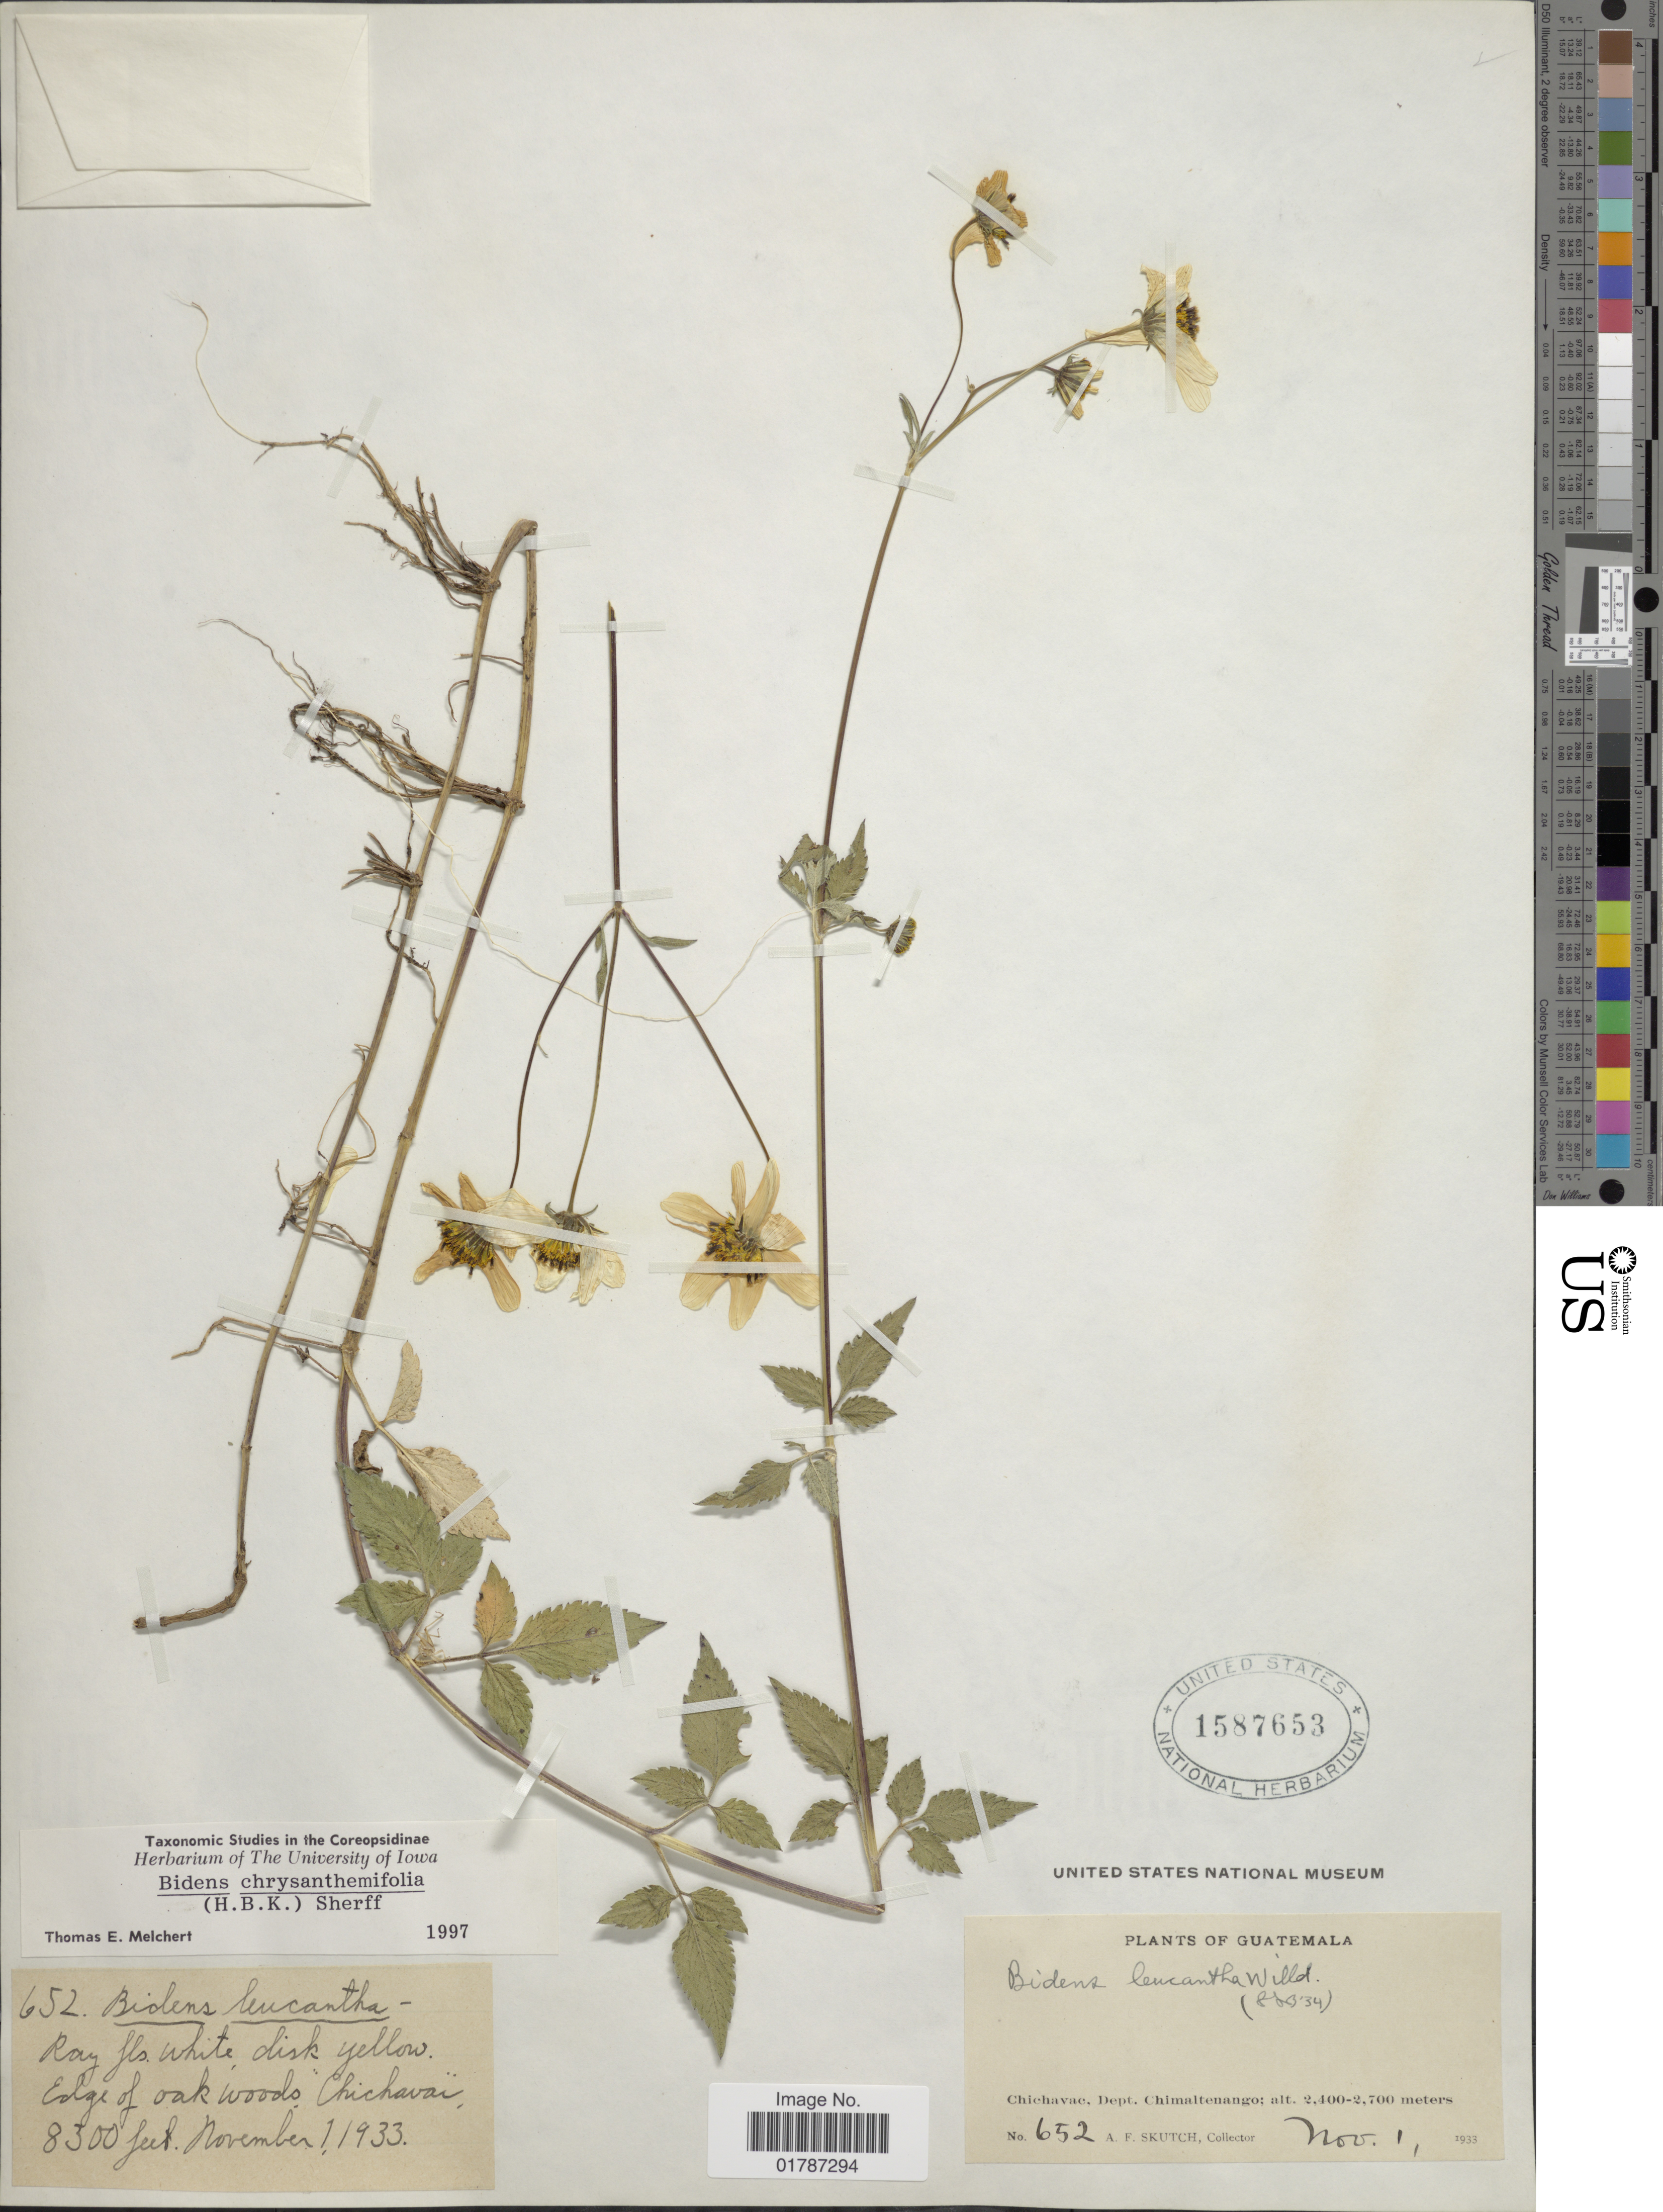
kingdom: Plantae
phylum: Tracheophyta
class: Magnoliopsida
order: Asterales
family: Asteraceae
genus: Bidens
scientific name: Bidens chrysanthemifolia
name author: (Kunth) Sherff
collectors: A. F. Skutch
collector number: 652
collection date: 1938-11-01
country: Guatemala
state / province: Chimaltenango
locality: Chicchavac, Dept. Chimaltenango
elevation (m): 2400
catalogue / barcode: US 1587653